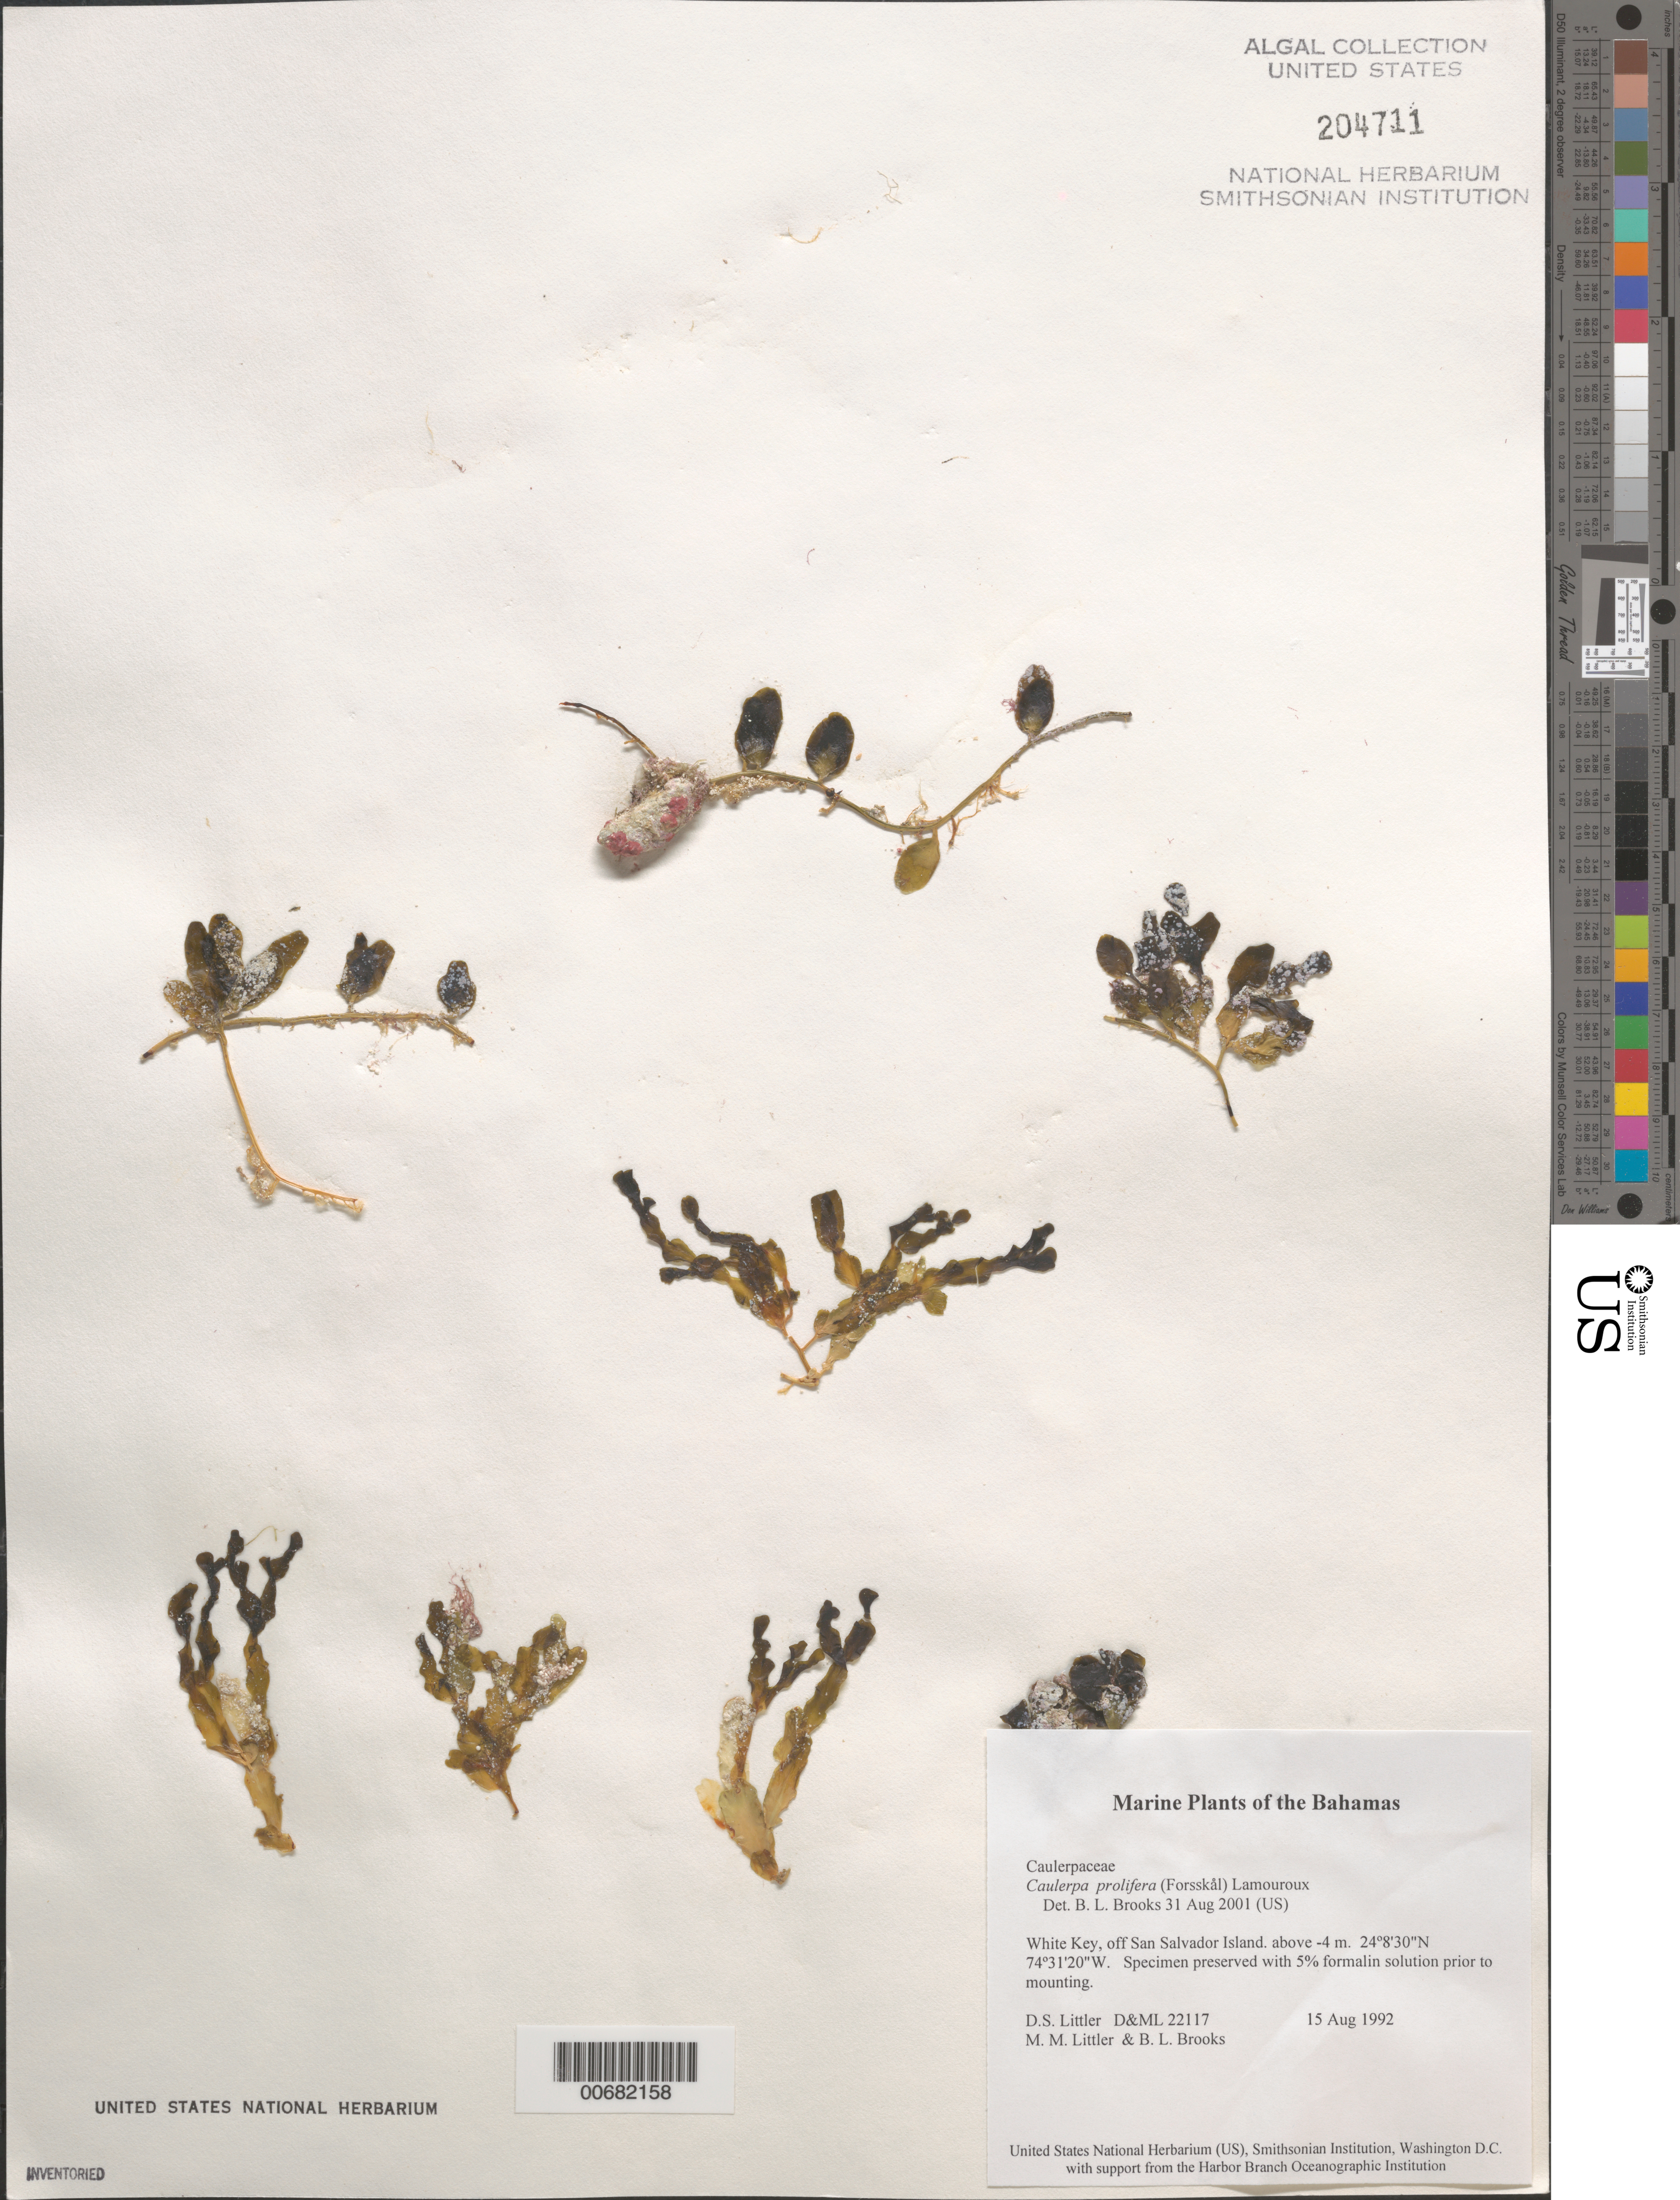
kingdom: Plantae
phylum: Chlorophyta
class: Ulvophyceae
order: Bryopsidales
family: Caulerpaceae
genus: Caulerpa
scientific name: Caulerpa prolifera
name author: (Forssk.) J.V.Lamouroux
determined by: Brooks, B. L., (BOT), Smithsonian Institution - National Museum of Natural History (UNITED STATES)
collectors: D. S. Littler, M. M. Littler & B. Brooks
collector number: D&ML 22117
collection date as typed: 15 Aug 1992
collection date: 1992-08-15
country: Bahamas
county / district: San Salvador District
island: White Key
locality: Off San Salvador Island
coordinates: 24 8' 30" N, 74 31' 20" W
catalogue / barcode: US 204711